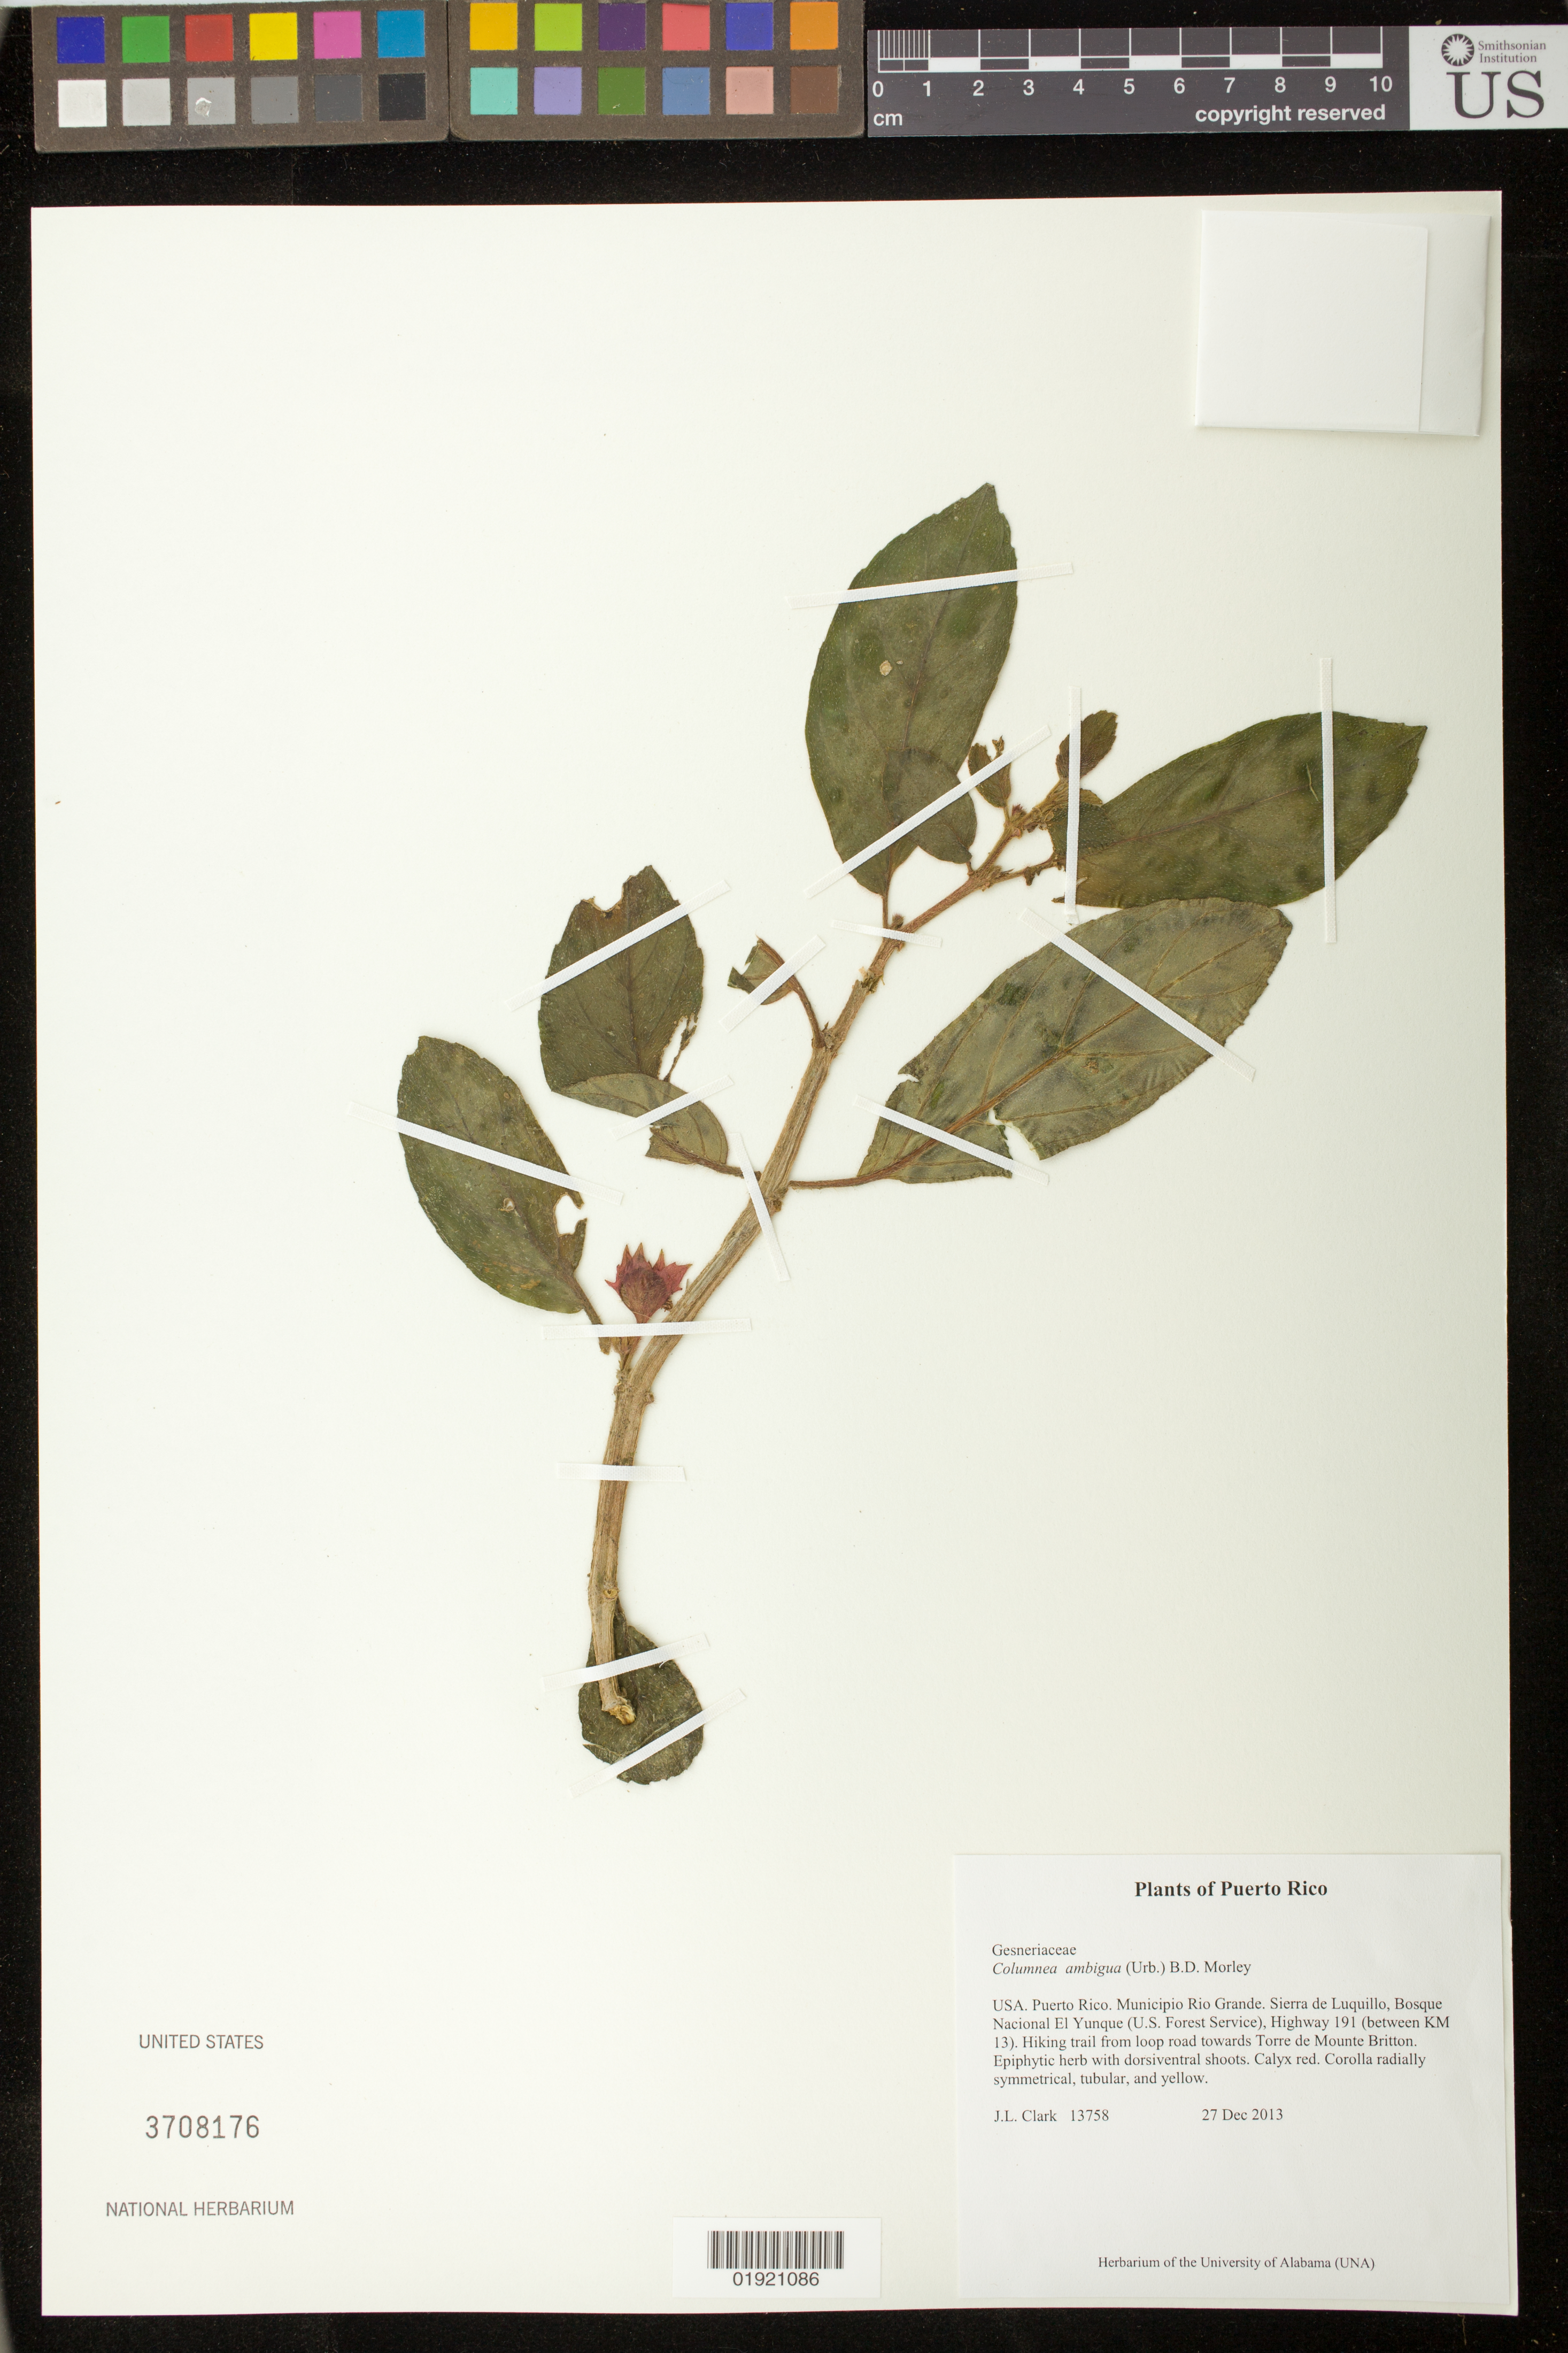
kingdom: Plantae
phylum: Tracheophyta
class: Magnoliopsida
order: Lamiales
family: Gesneriaceae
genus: Columnea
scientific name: Columnea ambigua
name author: (Urb.) B.D. Morley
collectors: J. L. Clark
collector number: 13758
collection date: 2013-12-27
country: Puerto Rico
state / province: Río Grande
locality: Sierra de Luquillo, Bosque Nacional El Yunque (US Forest Service), Highway 191 (between KM 13). Hiking trail from loop road towards Torre de Mounte Britton.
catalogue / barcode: US 3708176